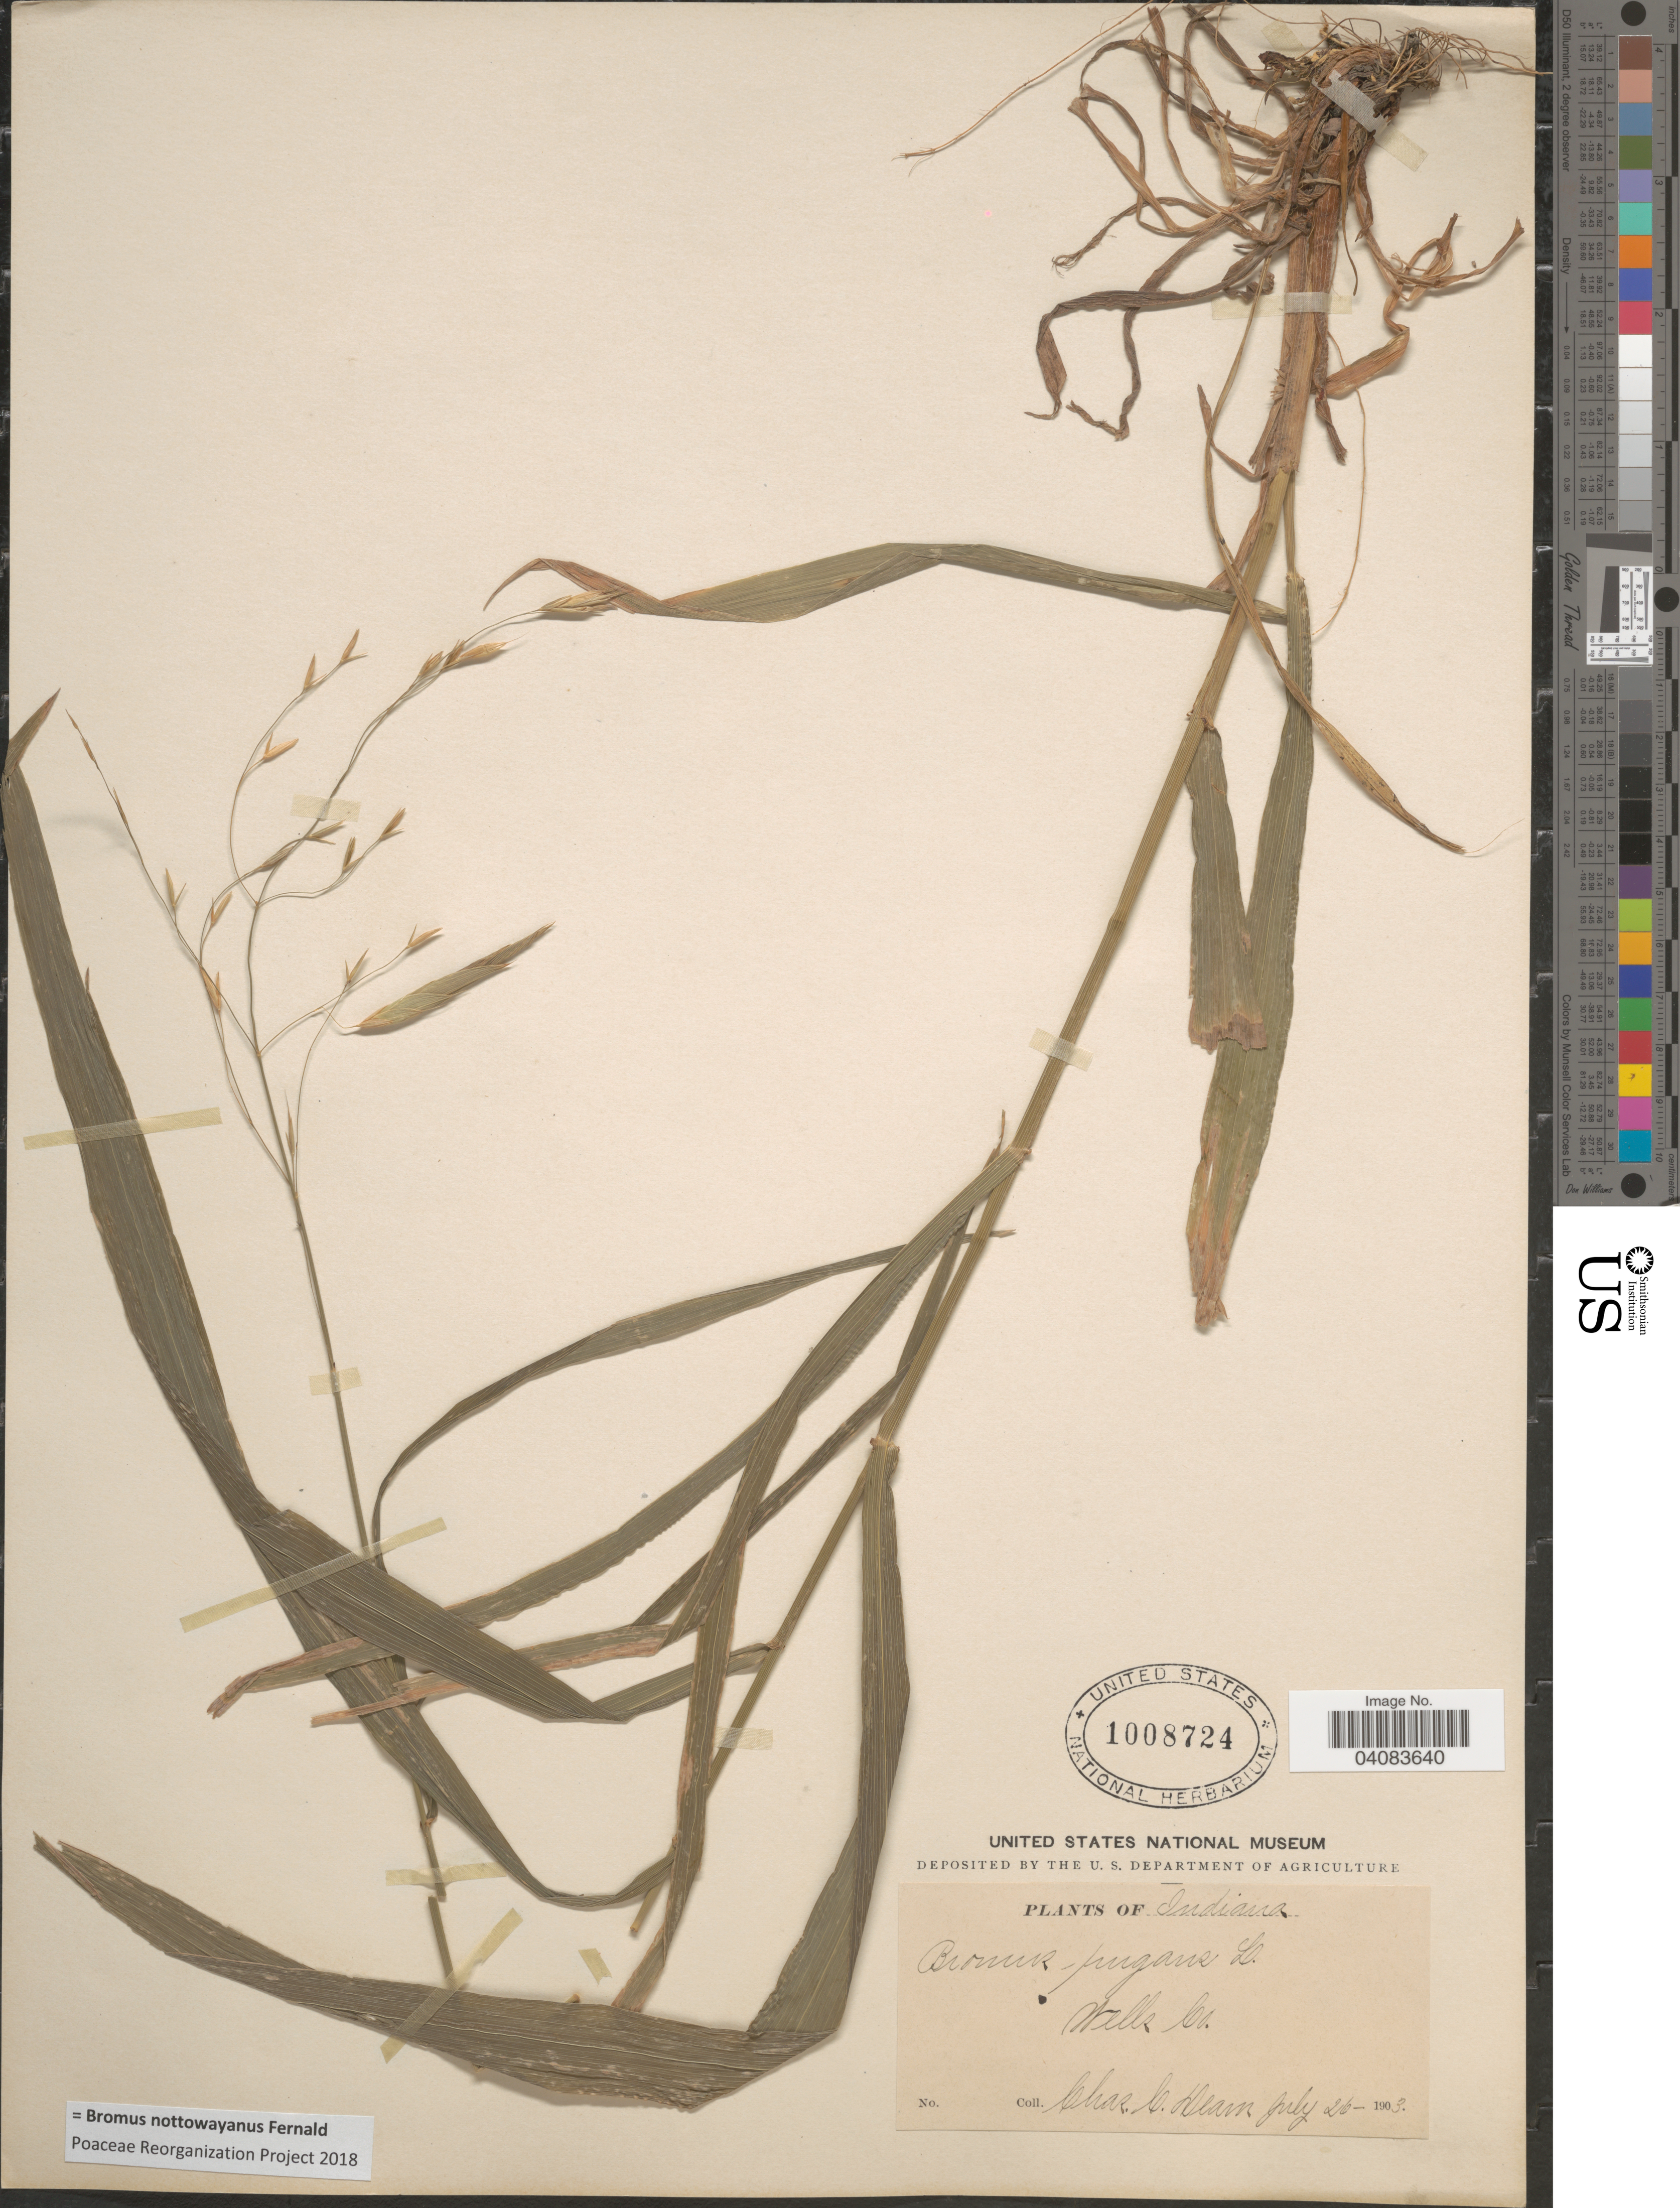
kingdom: Plantae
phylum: Tracheophyta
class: Liliopsida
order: Poales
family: Poaceae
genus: Bromus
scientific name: Bromus nottawayanus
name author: Fernald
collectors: C. C. Deam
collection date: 1903-07-26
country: United States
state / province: Indiana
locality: Wells Co.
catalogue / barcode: US 1008724